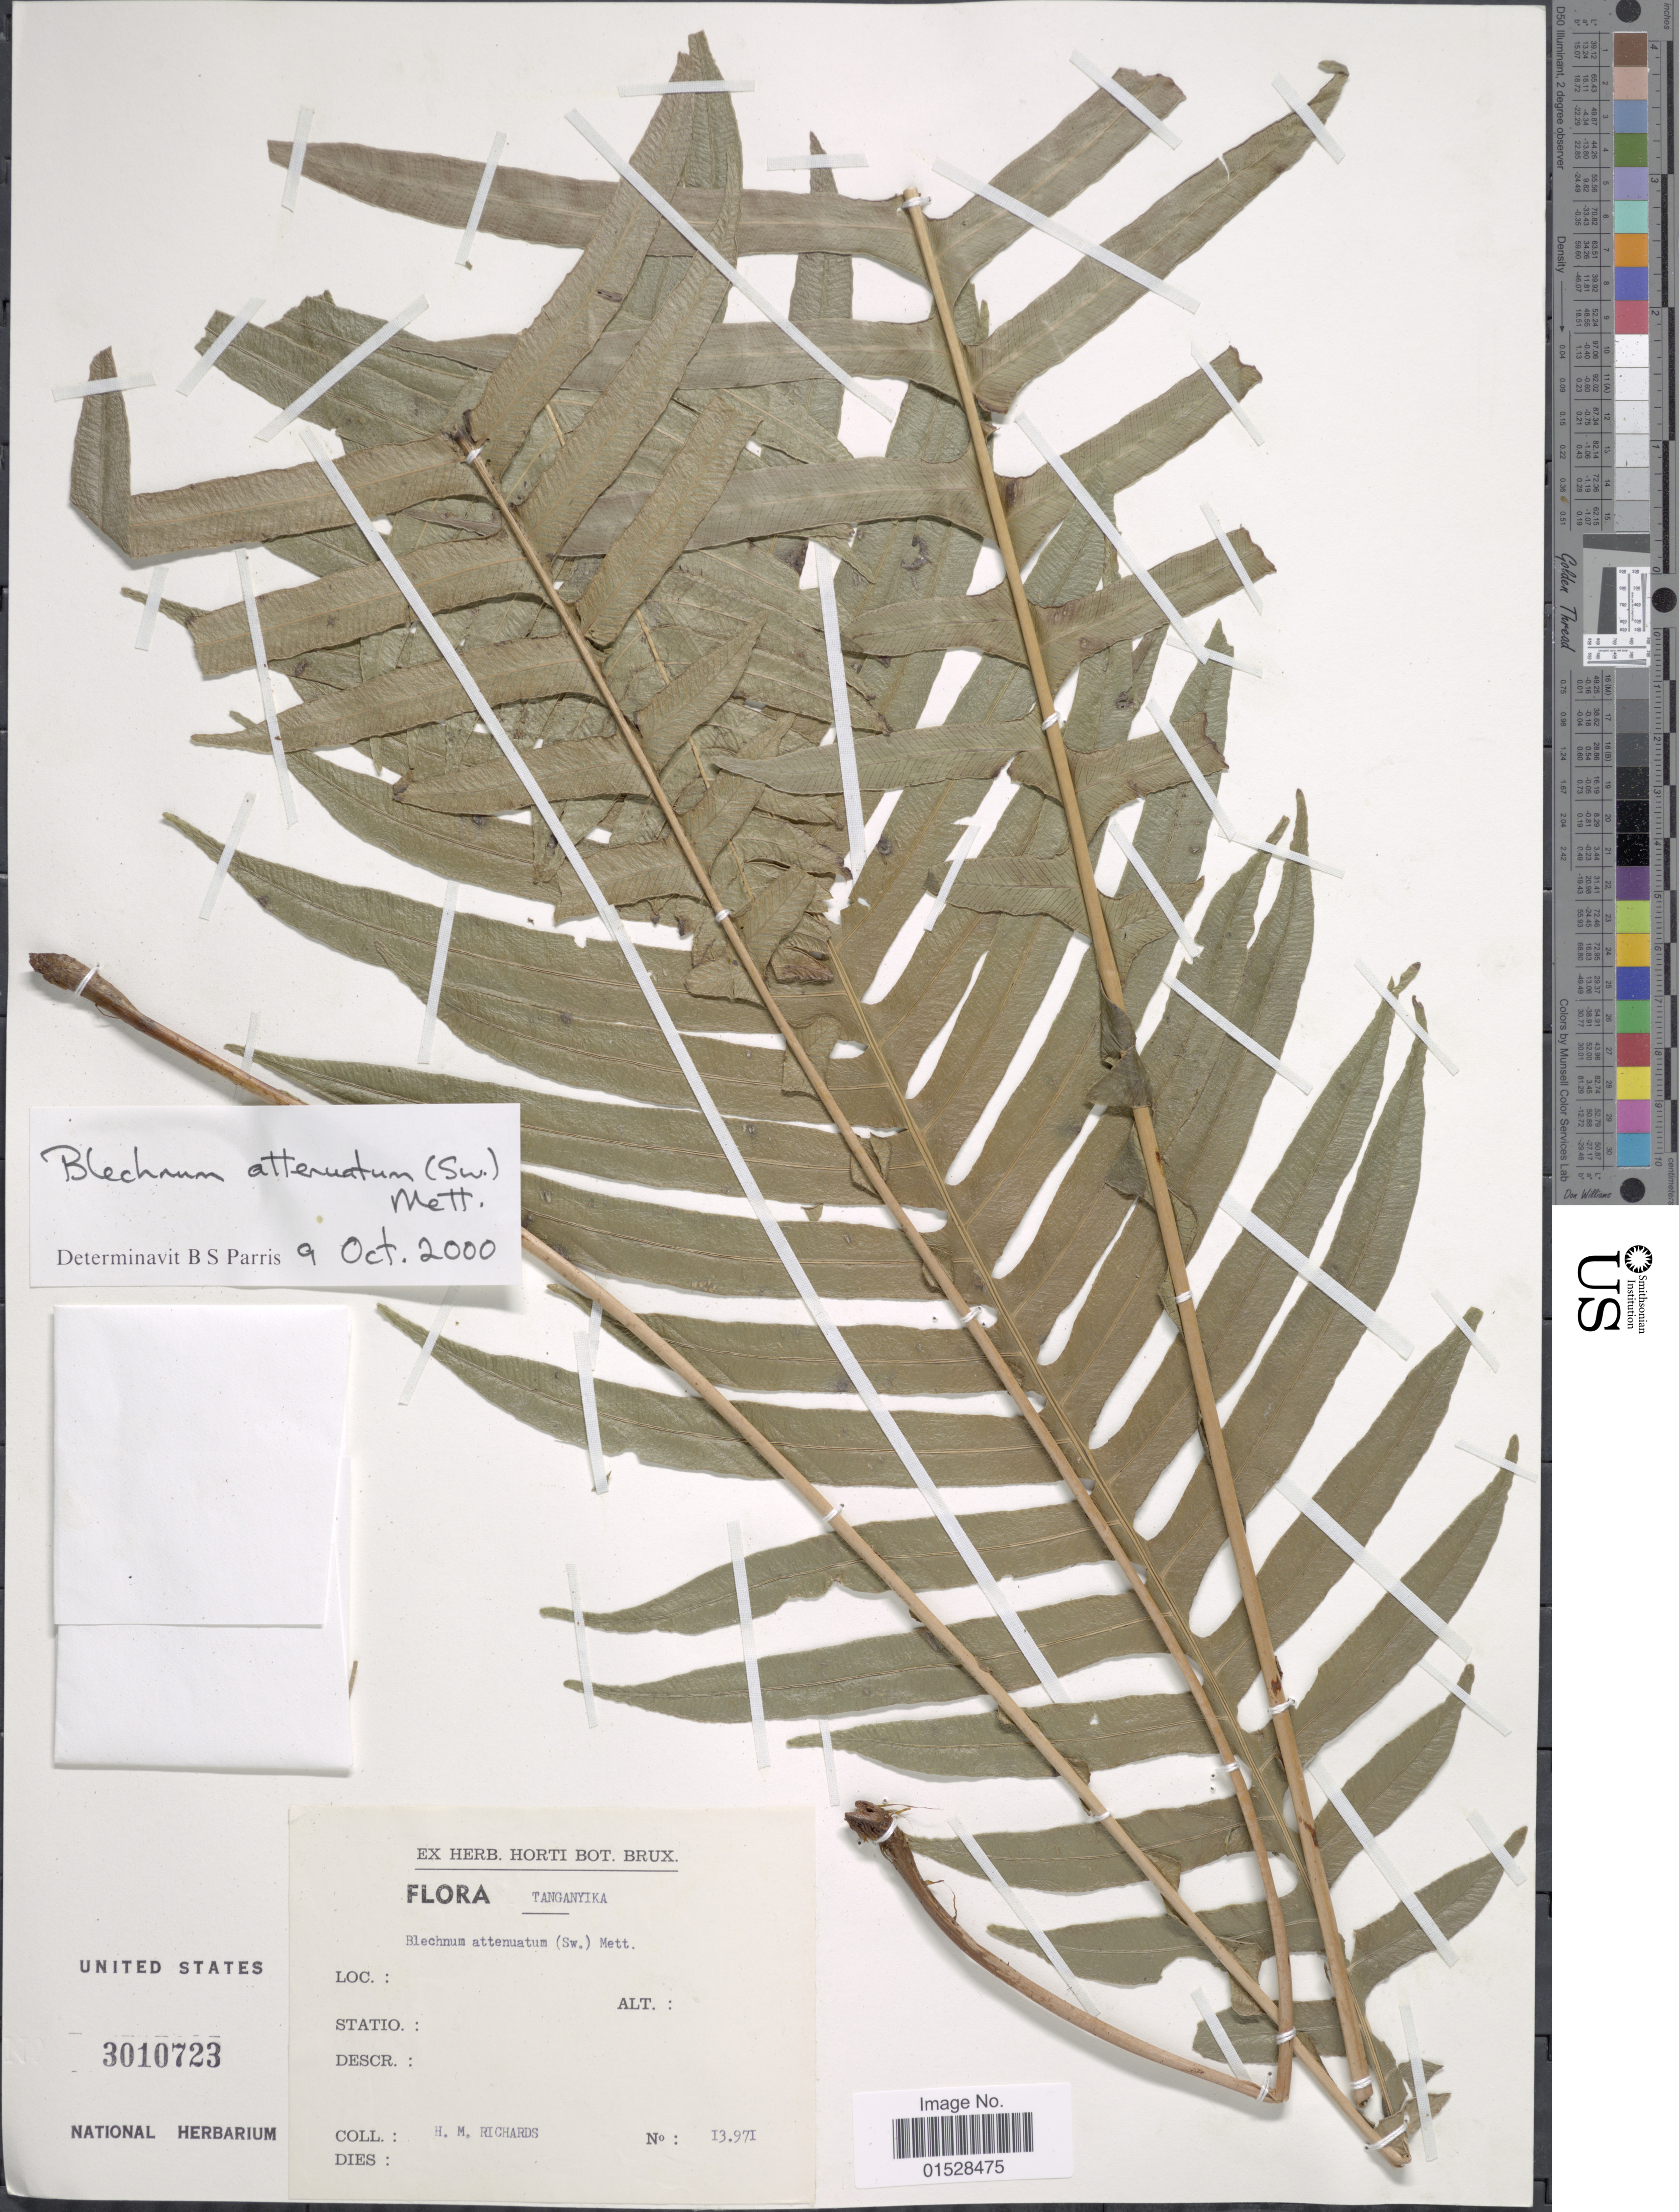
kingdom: Plantae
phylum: Tracheophyta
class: Polypodiopsida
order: Polypodiales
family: Blechnaceae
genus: Blechnum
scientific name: Blechnum attenuatum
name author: (Sw.) Mett.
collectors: H. Richards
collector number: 13971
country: Tanzania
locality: Tanganyika.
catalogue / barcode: US 3010723